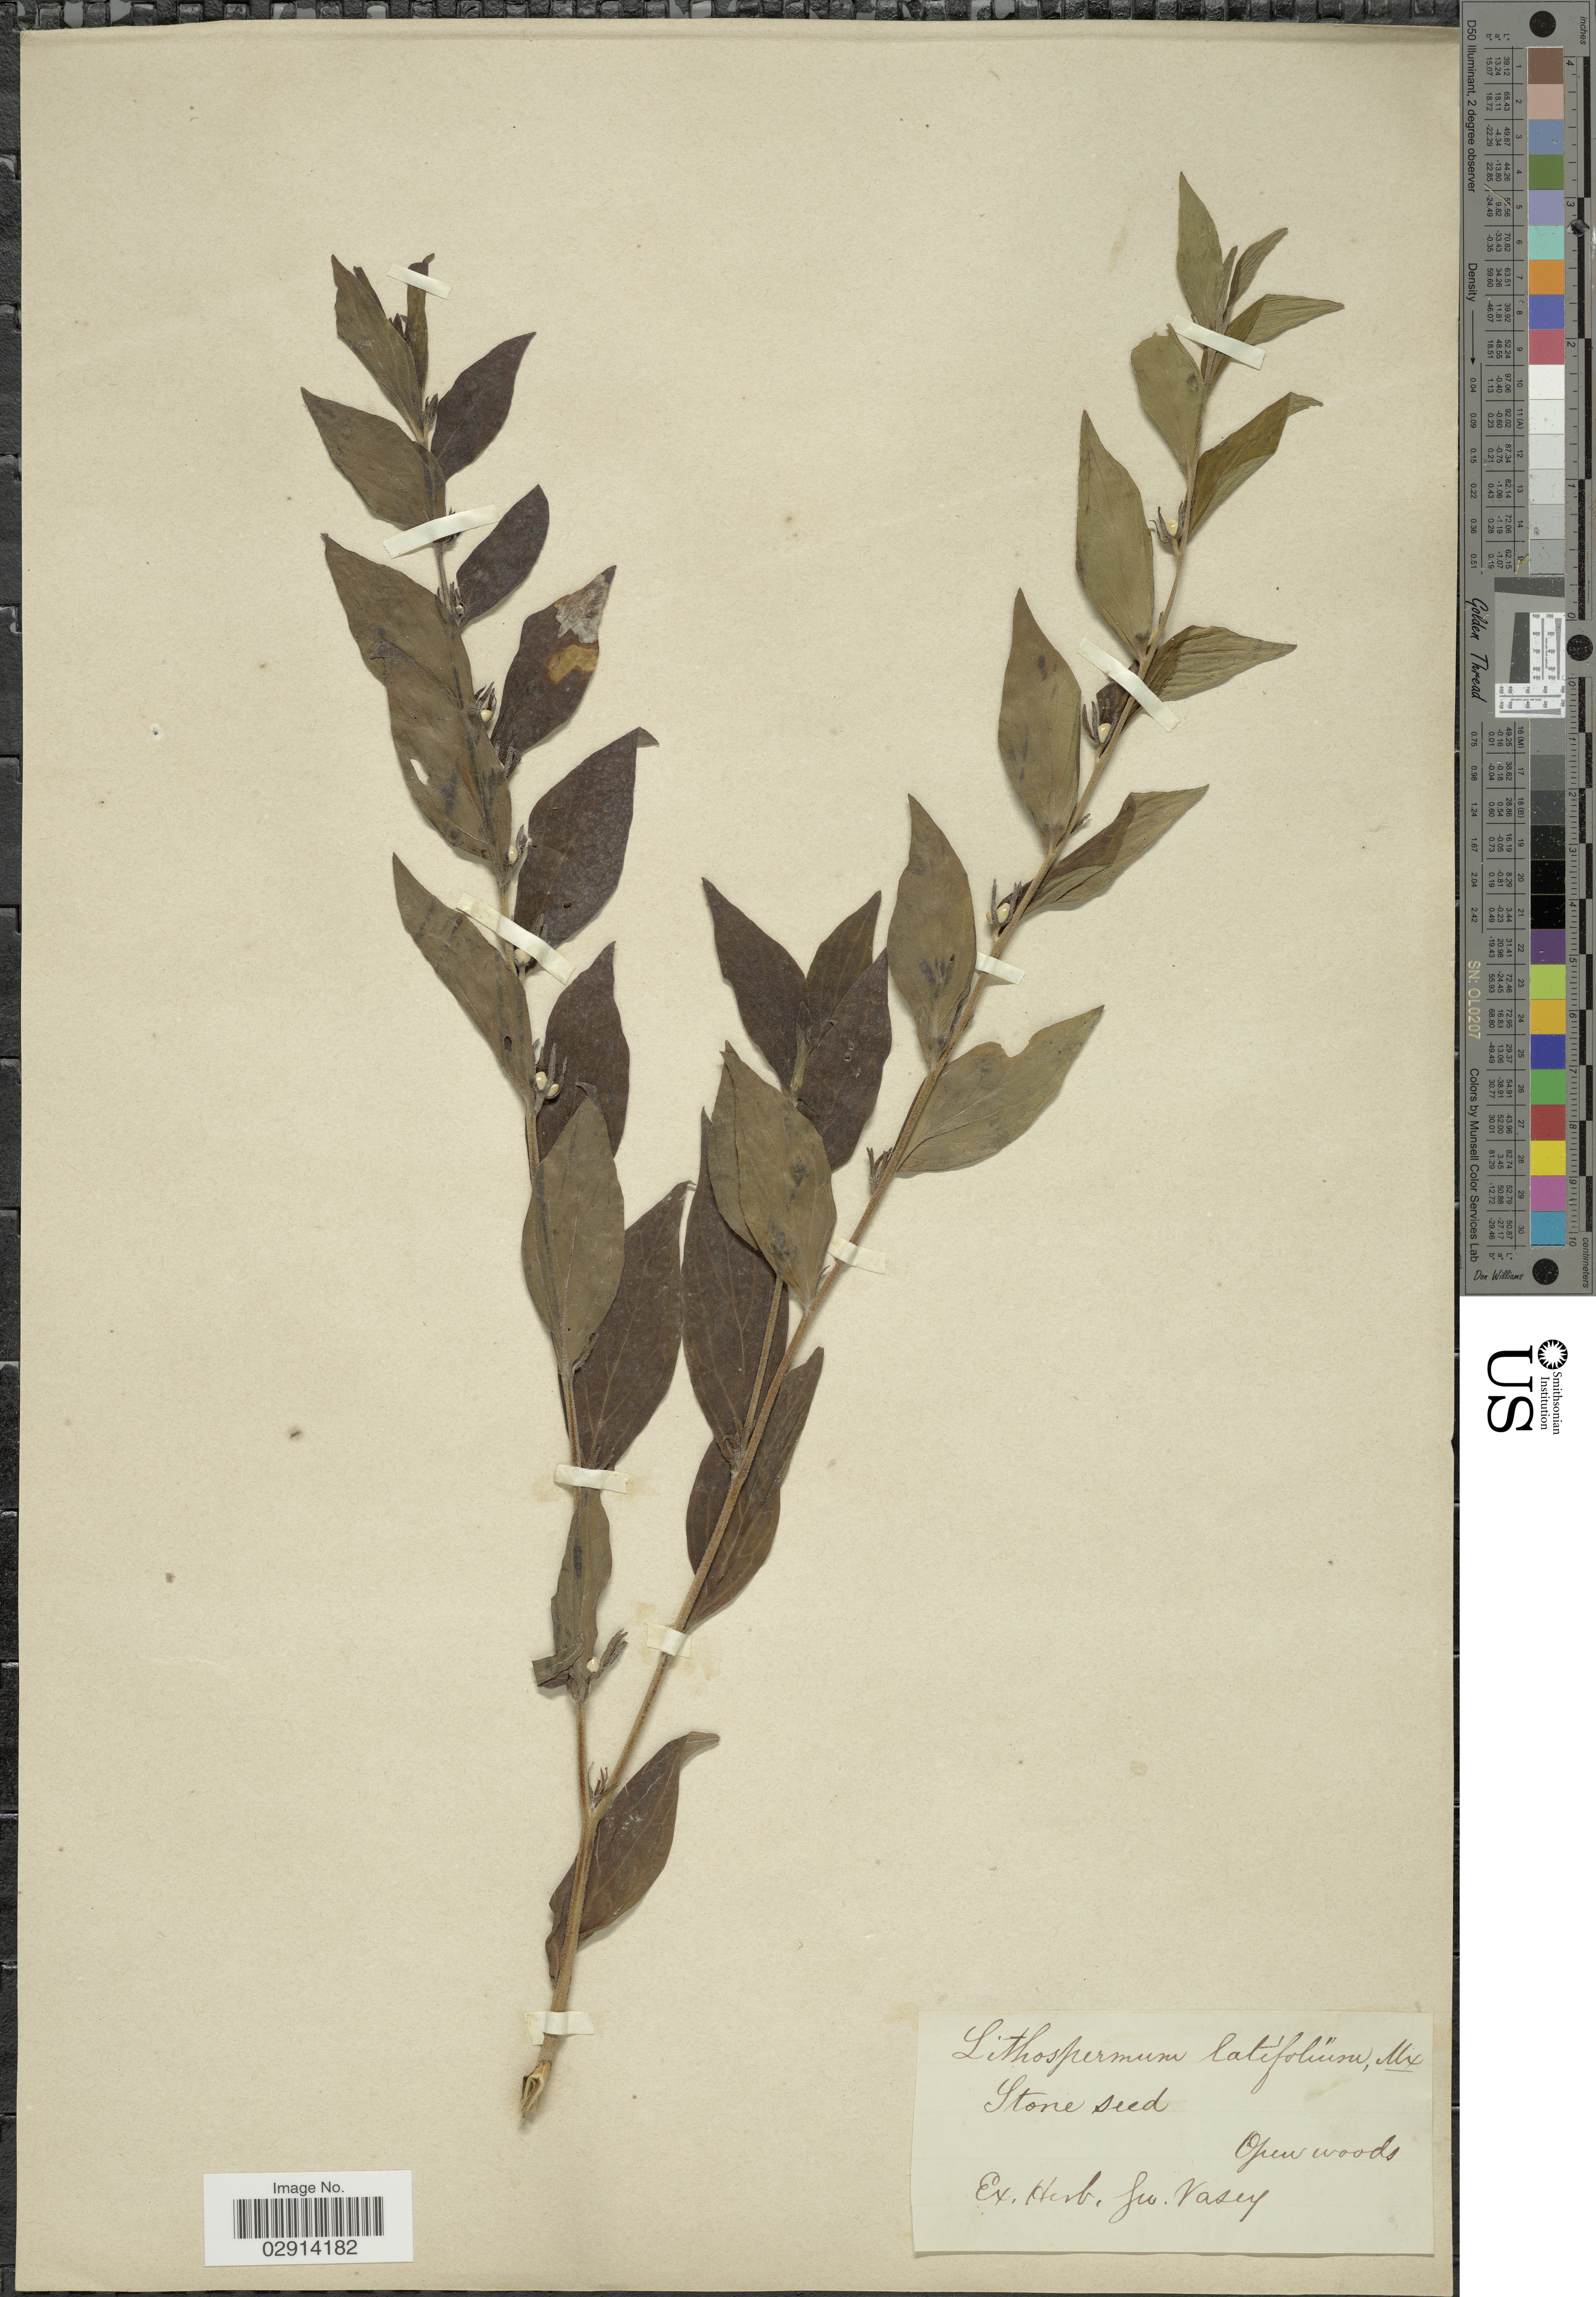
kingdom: Plantae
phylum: Tracheophyta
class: Magnoliopsida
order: Boraginales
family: Boraginaceae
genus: Lithospermum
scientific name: Lithospermum latifolium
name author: Michx.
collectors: ex Herb. Dr. Geo Vasey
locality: Stone seed, Open woods.